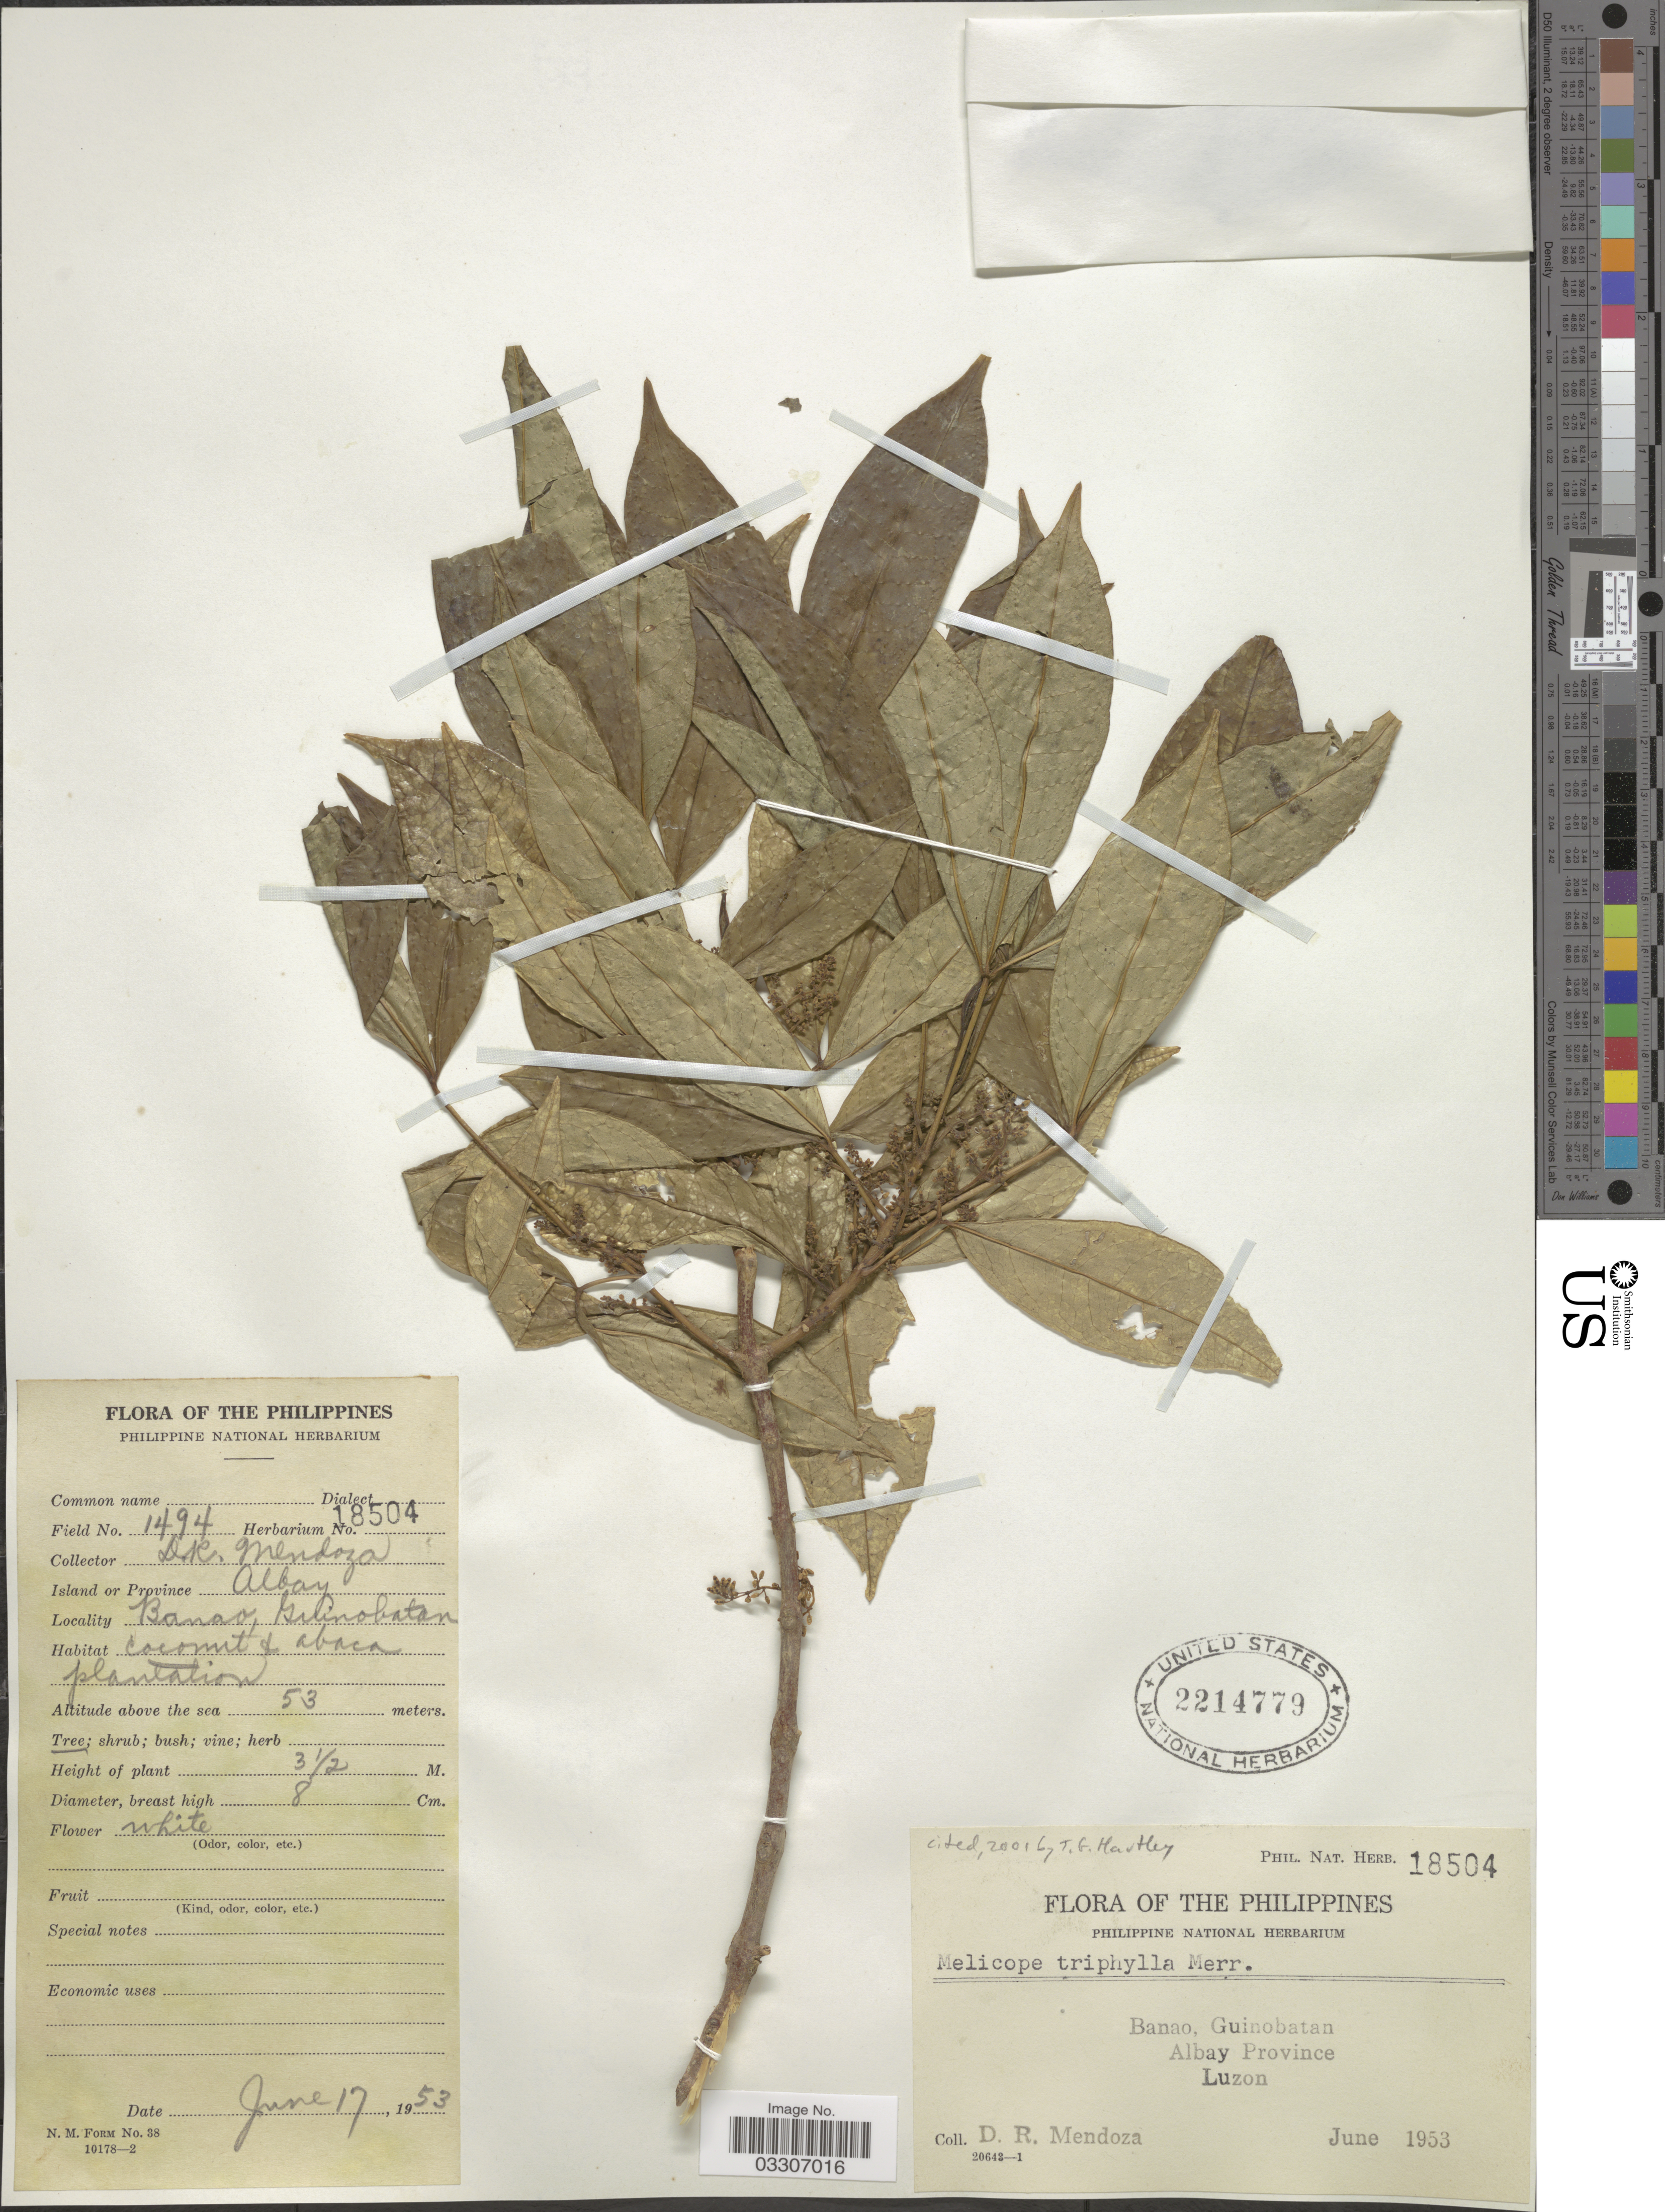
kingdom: Plantae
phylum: Tracheophyta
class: Magnoliopsida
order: Sapindales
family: Rutaceae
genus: Melicope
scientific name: Melicope triphylla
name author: (Lam.) Merr.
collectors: D. Mendoza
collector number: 1494/Phil. Nat. Herb. 18504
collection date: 1953-06-17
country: Philippines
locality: Banao, Guinobatan, Albay Province, Luzon.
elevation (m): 53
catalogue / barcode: US 2214779